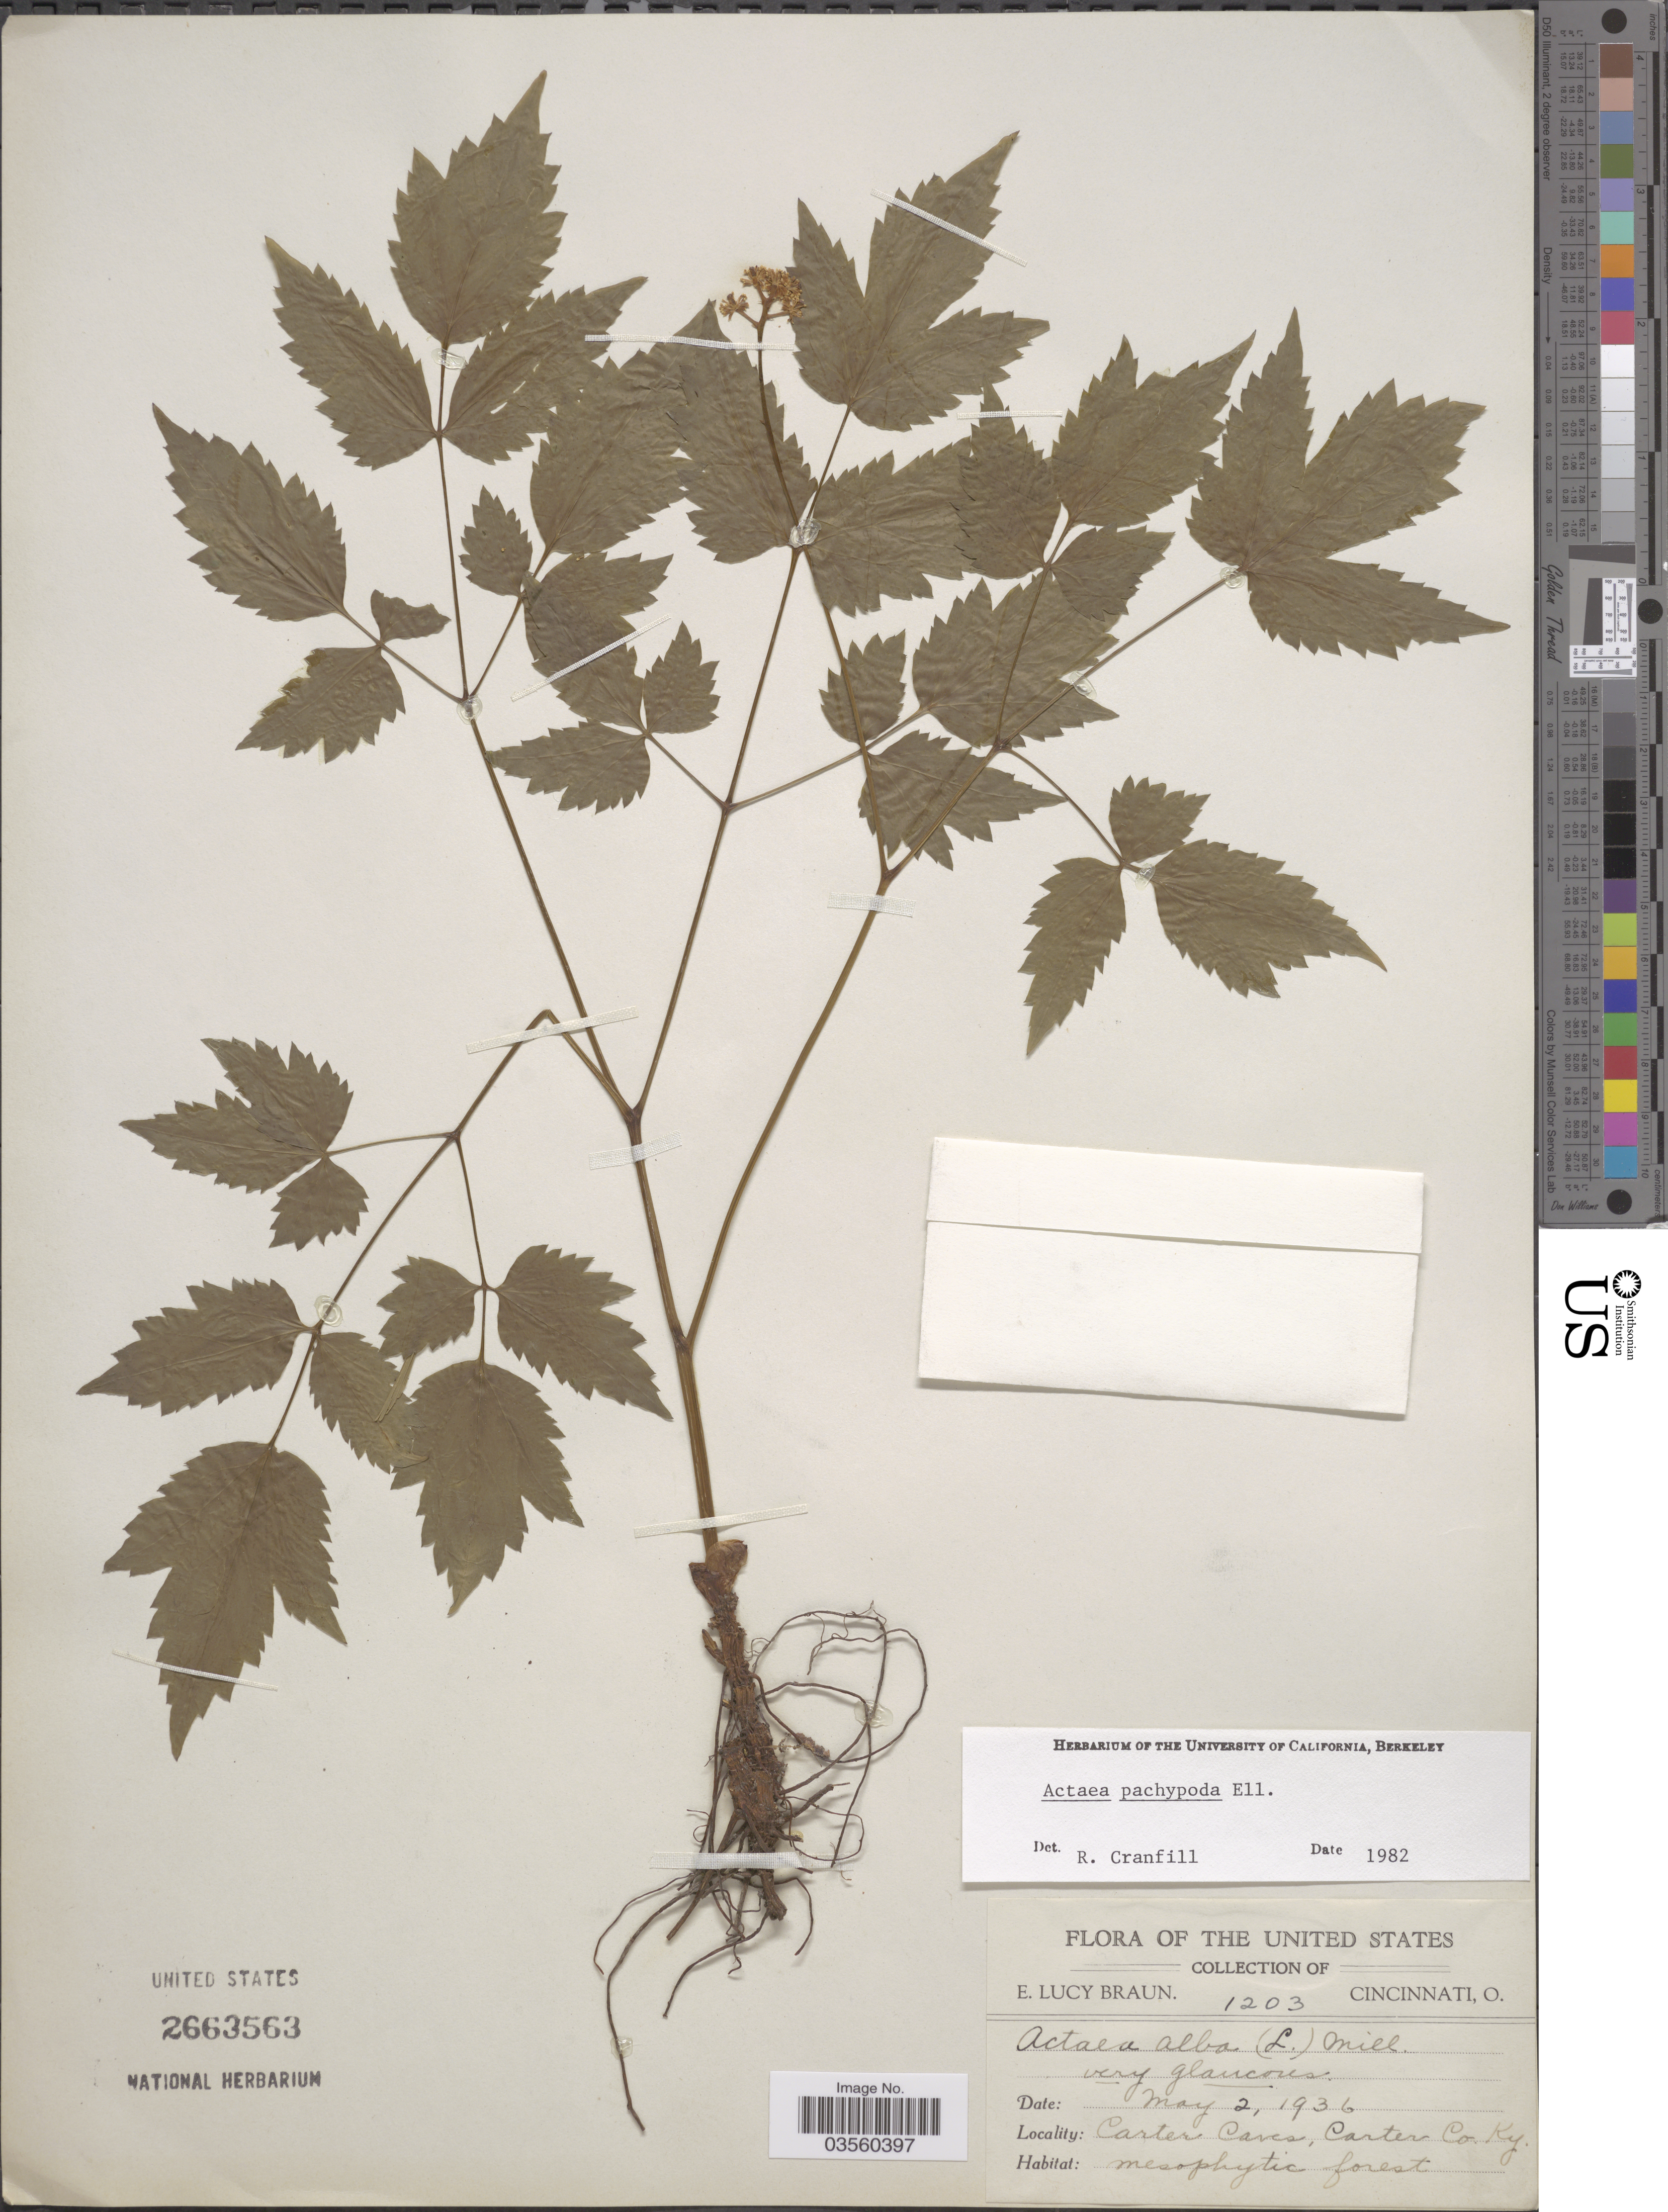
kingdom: Plantae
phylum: Tracheophyta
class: Magnoliopsida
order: Ranunculales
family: Ranunculaceae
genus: Actaea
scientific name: Actaea pachypoda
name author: Elliott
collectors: E. L. Braun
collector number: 1203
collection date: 1936-05-02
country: United States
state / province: Kentucky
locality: Carter Caves, Carter Co.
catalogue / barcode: US 2663563